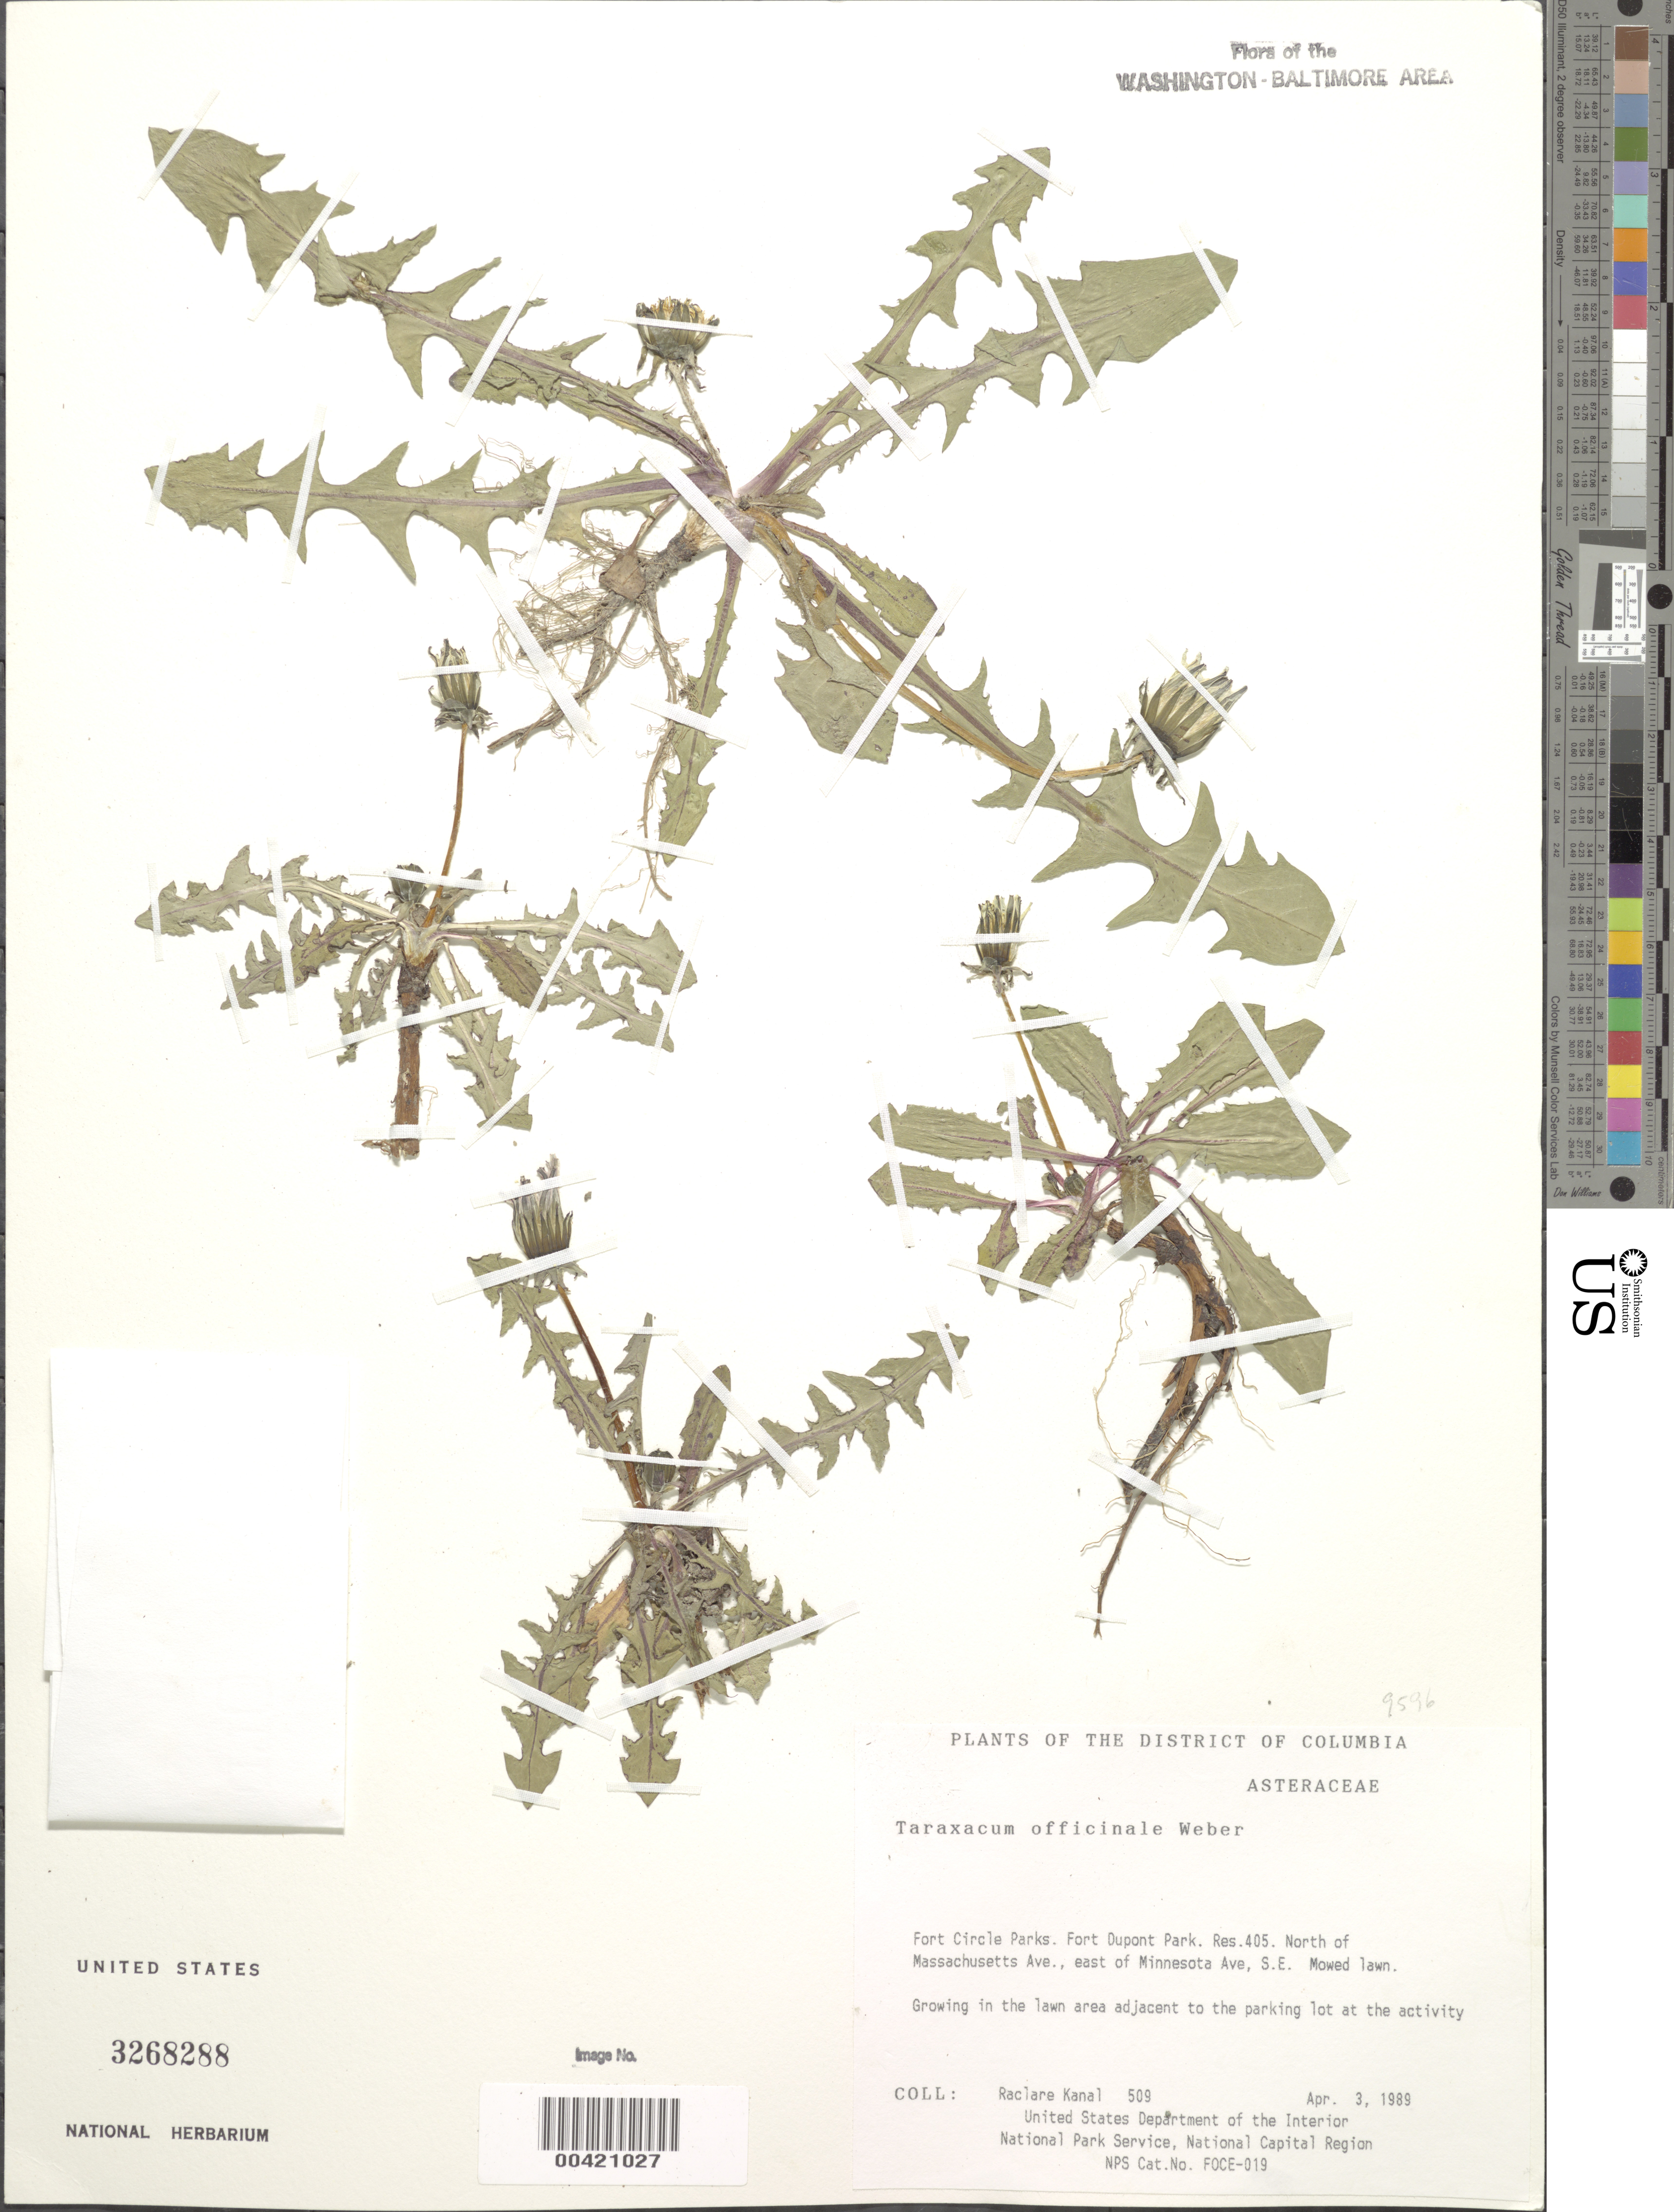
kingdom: Plantae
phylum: Tracheophyta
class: Magnoliopsida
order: Asterales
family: Asteraceae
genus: Taraxacum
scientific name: Taraxacum officinale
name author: G.H. Weber ex F.H. Wigg.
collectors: R. Kanal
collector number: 509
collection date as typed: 03 Apr 1989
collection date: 1989-04-03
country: United States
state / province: District of Columbia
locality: Fort Circle Parks, Fort Dupont Park Fort Dupont Park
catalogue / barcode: US 3268288